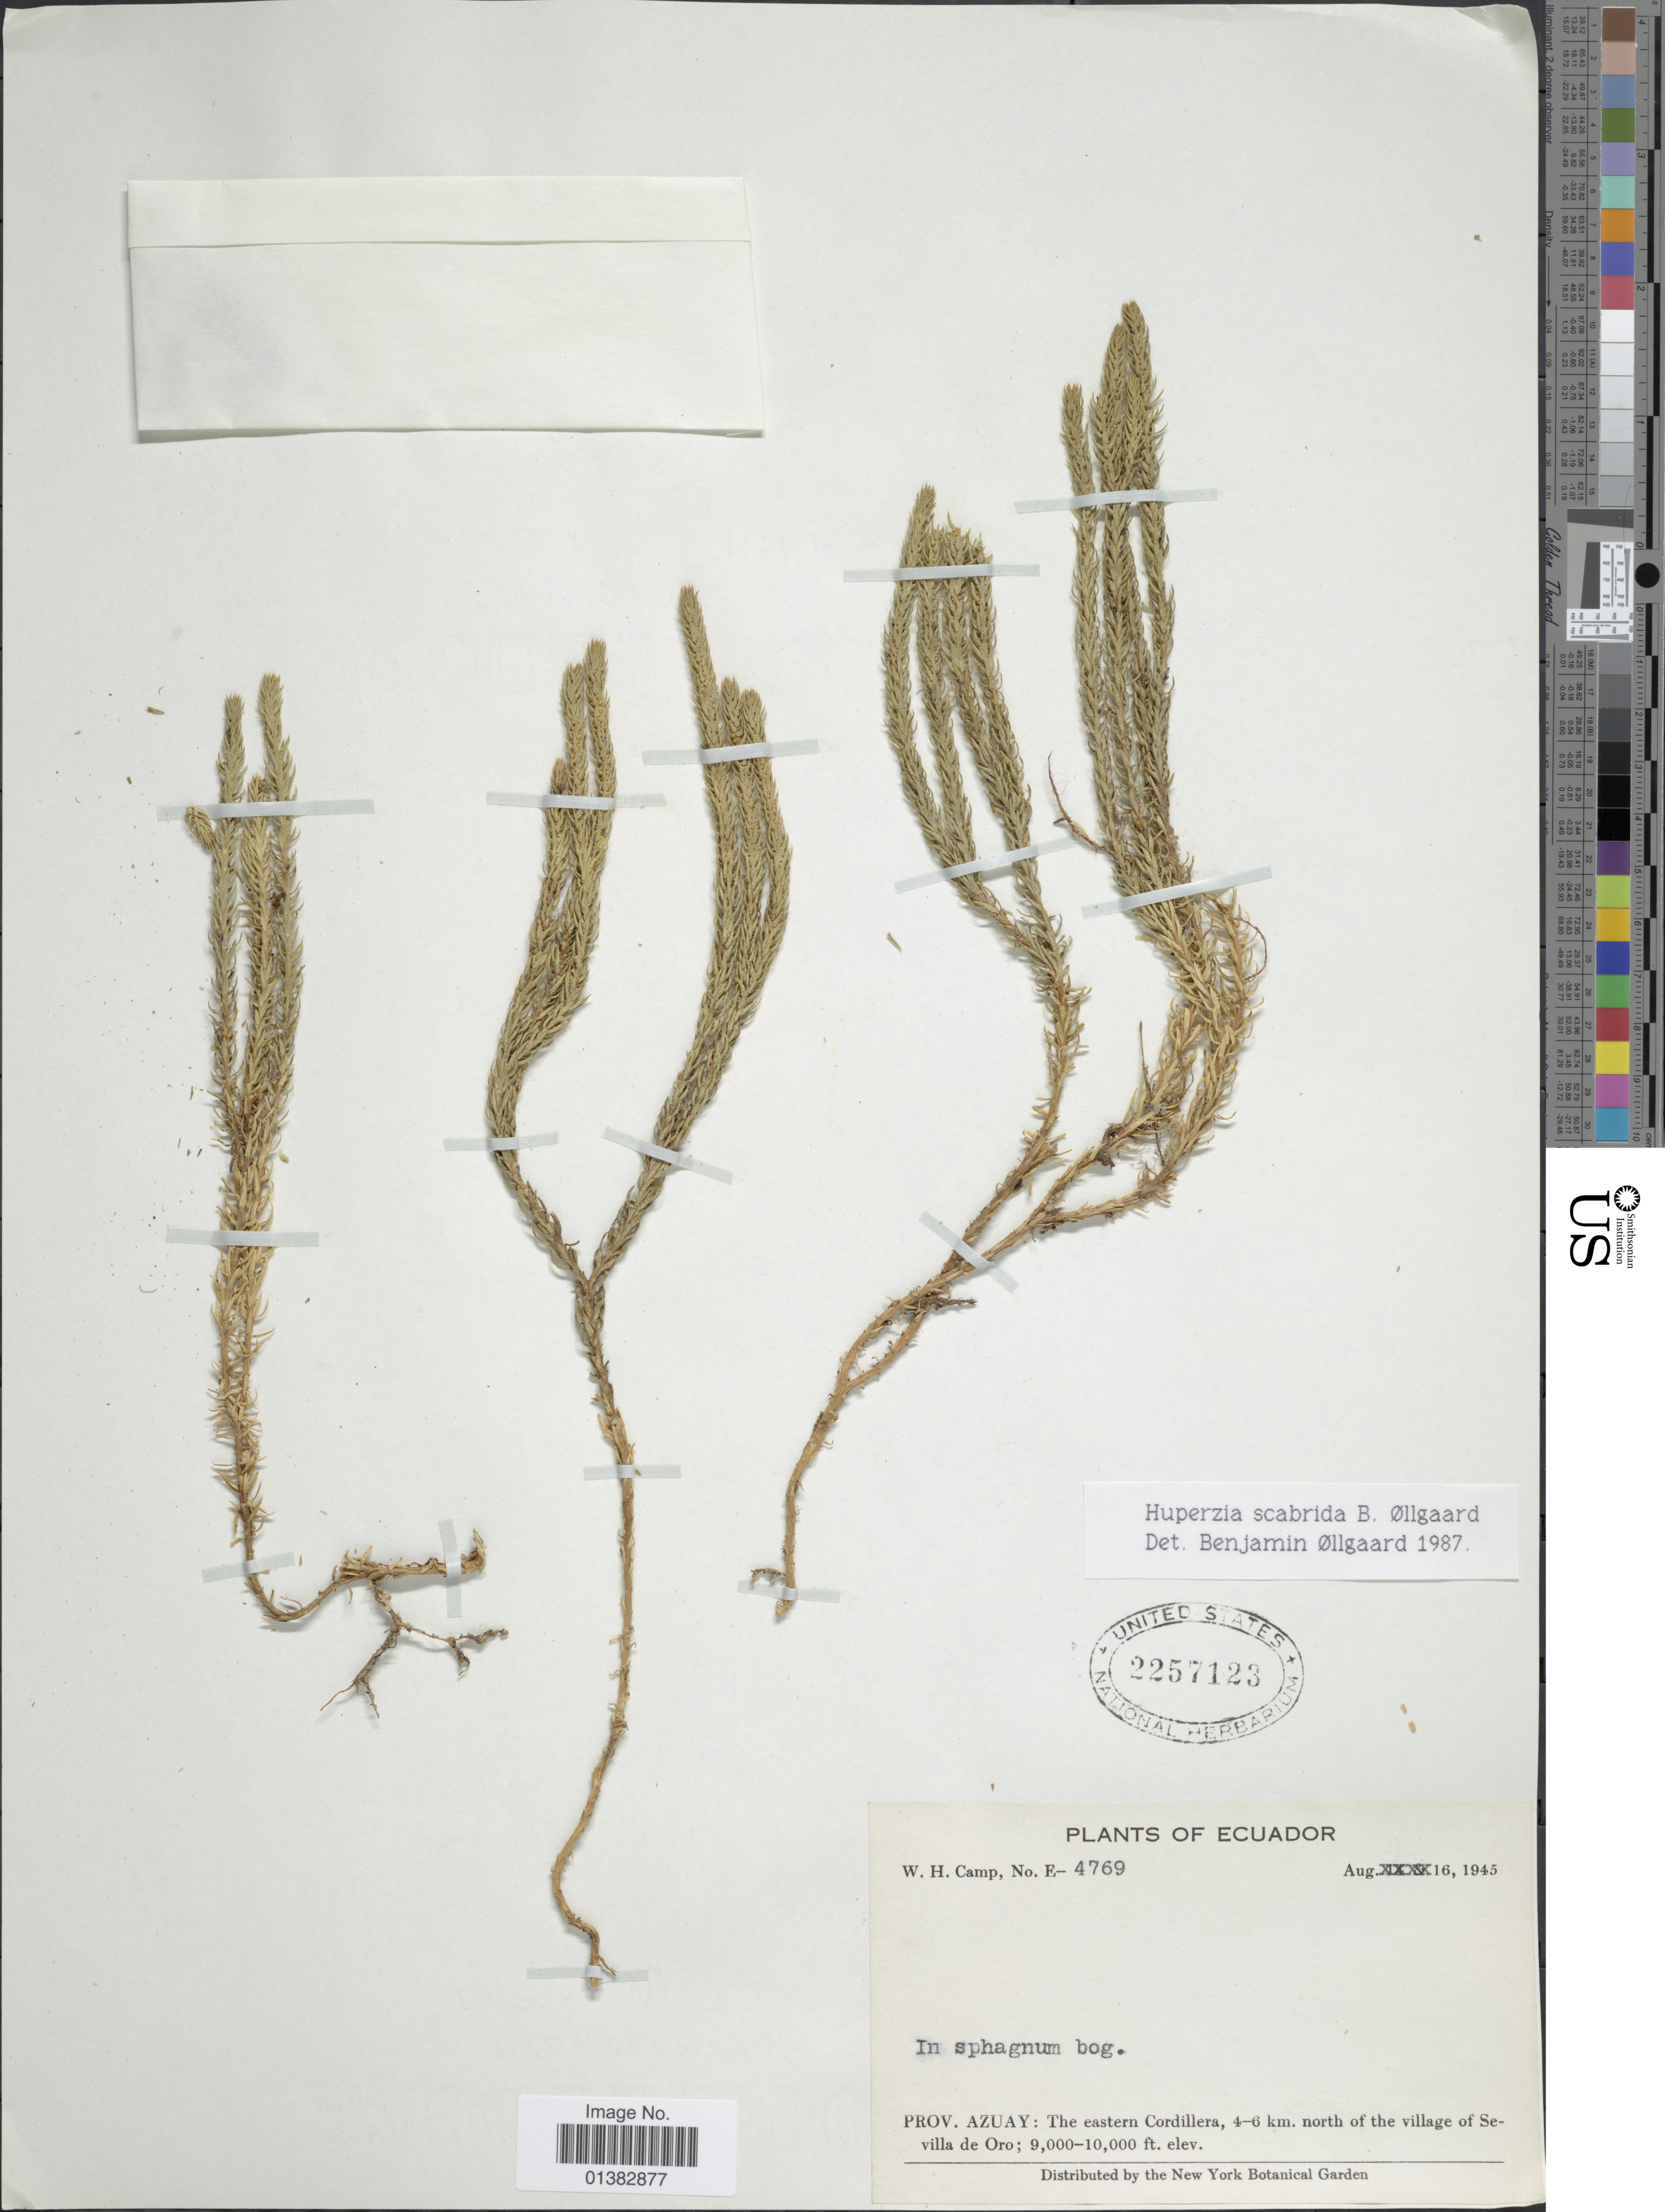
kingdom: Plantae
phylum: Tracheophyta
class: Lycopodiopsida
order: Lycopodiales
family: Lycopodiaceae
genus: Phlegmariurus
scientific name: Phlegmariurus scabridus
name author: (B. Øllg.) B. Øllg.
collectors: W. H. Camp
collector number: E-4769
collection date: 1945-08-16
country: Ecuador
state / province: Azuay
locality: The eastern Cordillera, 4-6 km. north of the village of Sevilla de Oro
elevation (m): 2743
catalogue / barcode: US 2257123